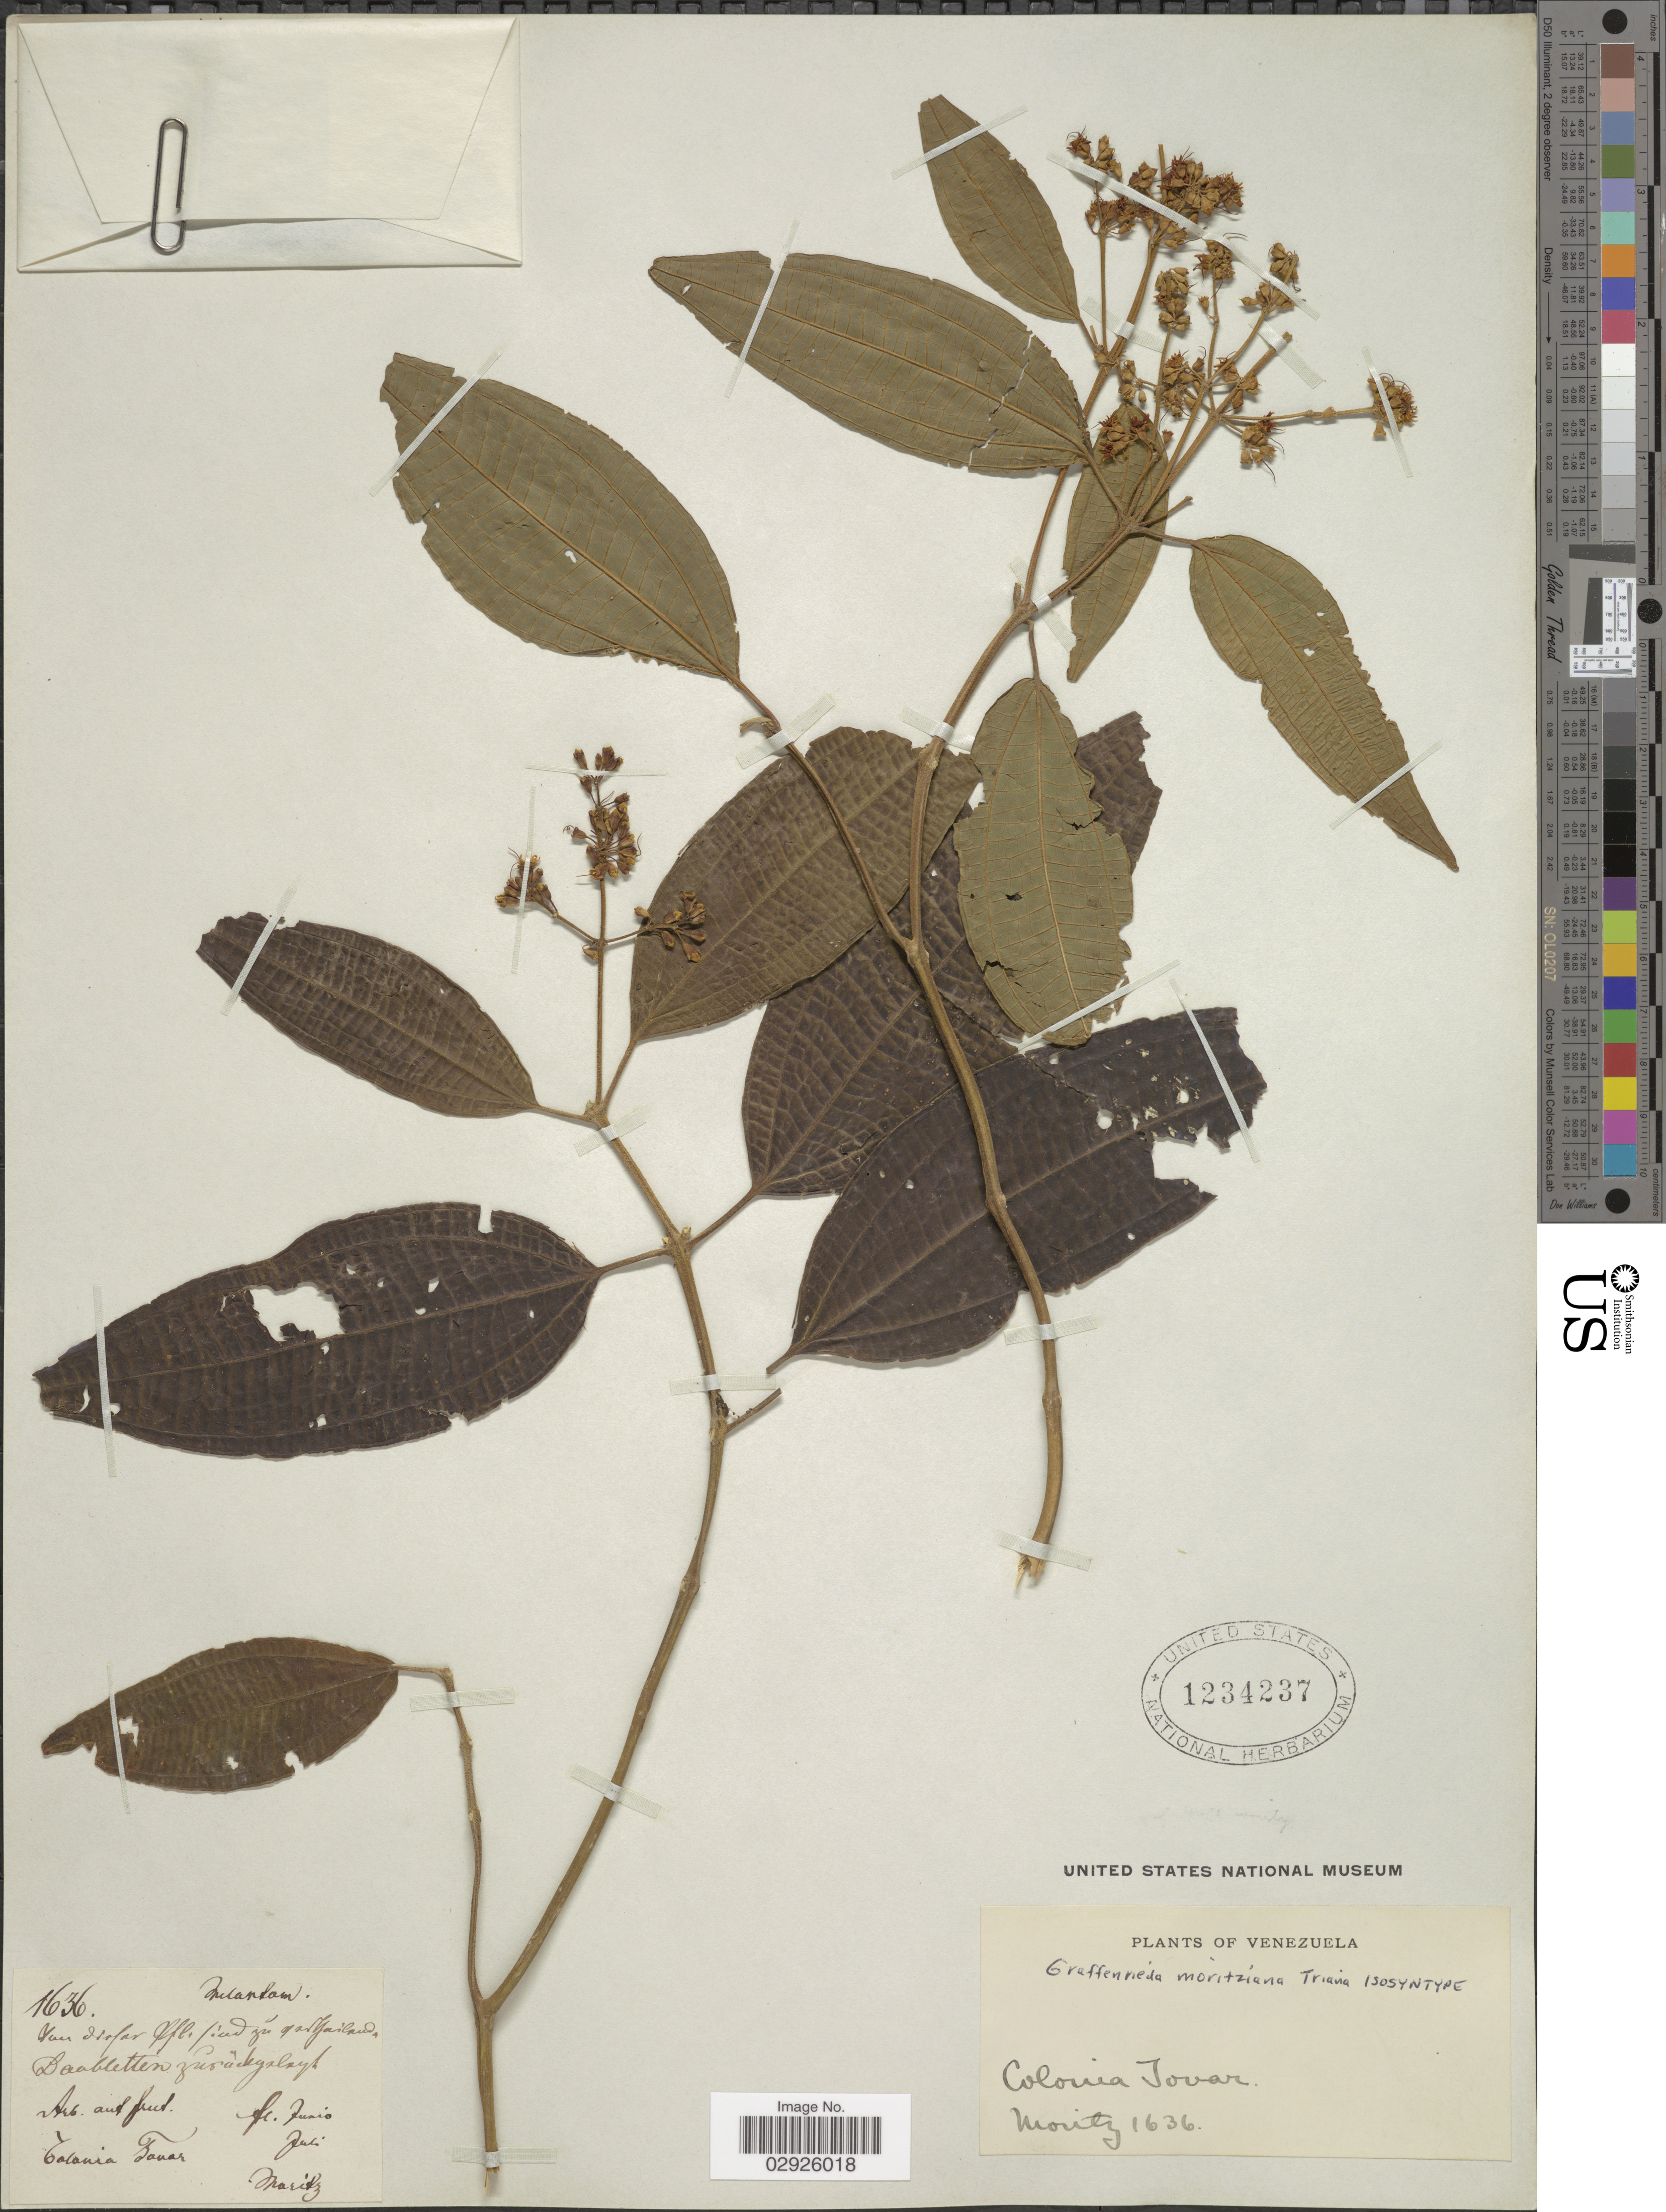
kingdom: Plantae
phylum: Tracheophyta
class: Magnoliopsida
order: Myrtales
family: Melastomataceae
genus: Graffenrieda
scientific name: Graffenrieda moritziana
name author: Triana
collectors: Moritz, --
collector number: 1636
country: Venezuela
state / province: Aragua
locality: Colonia Tovar.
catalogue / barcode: US 1234237